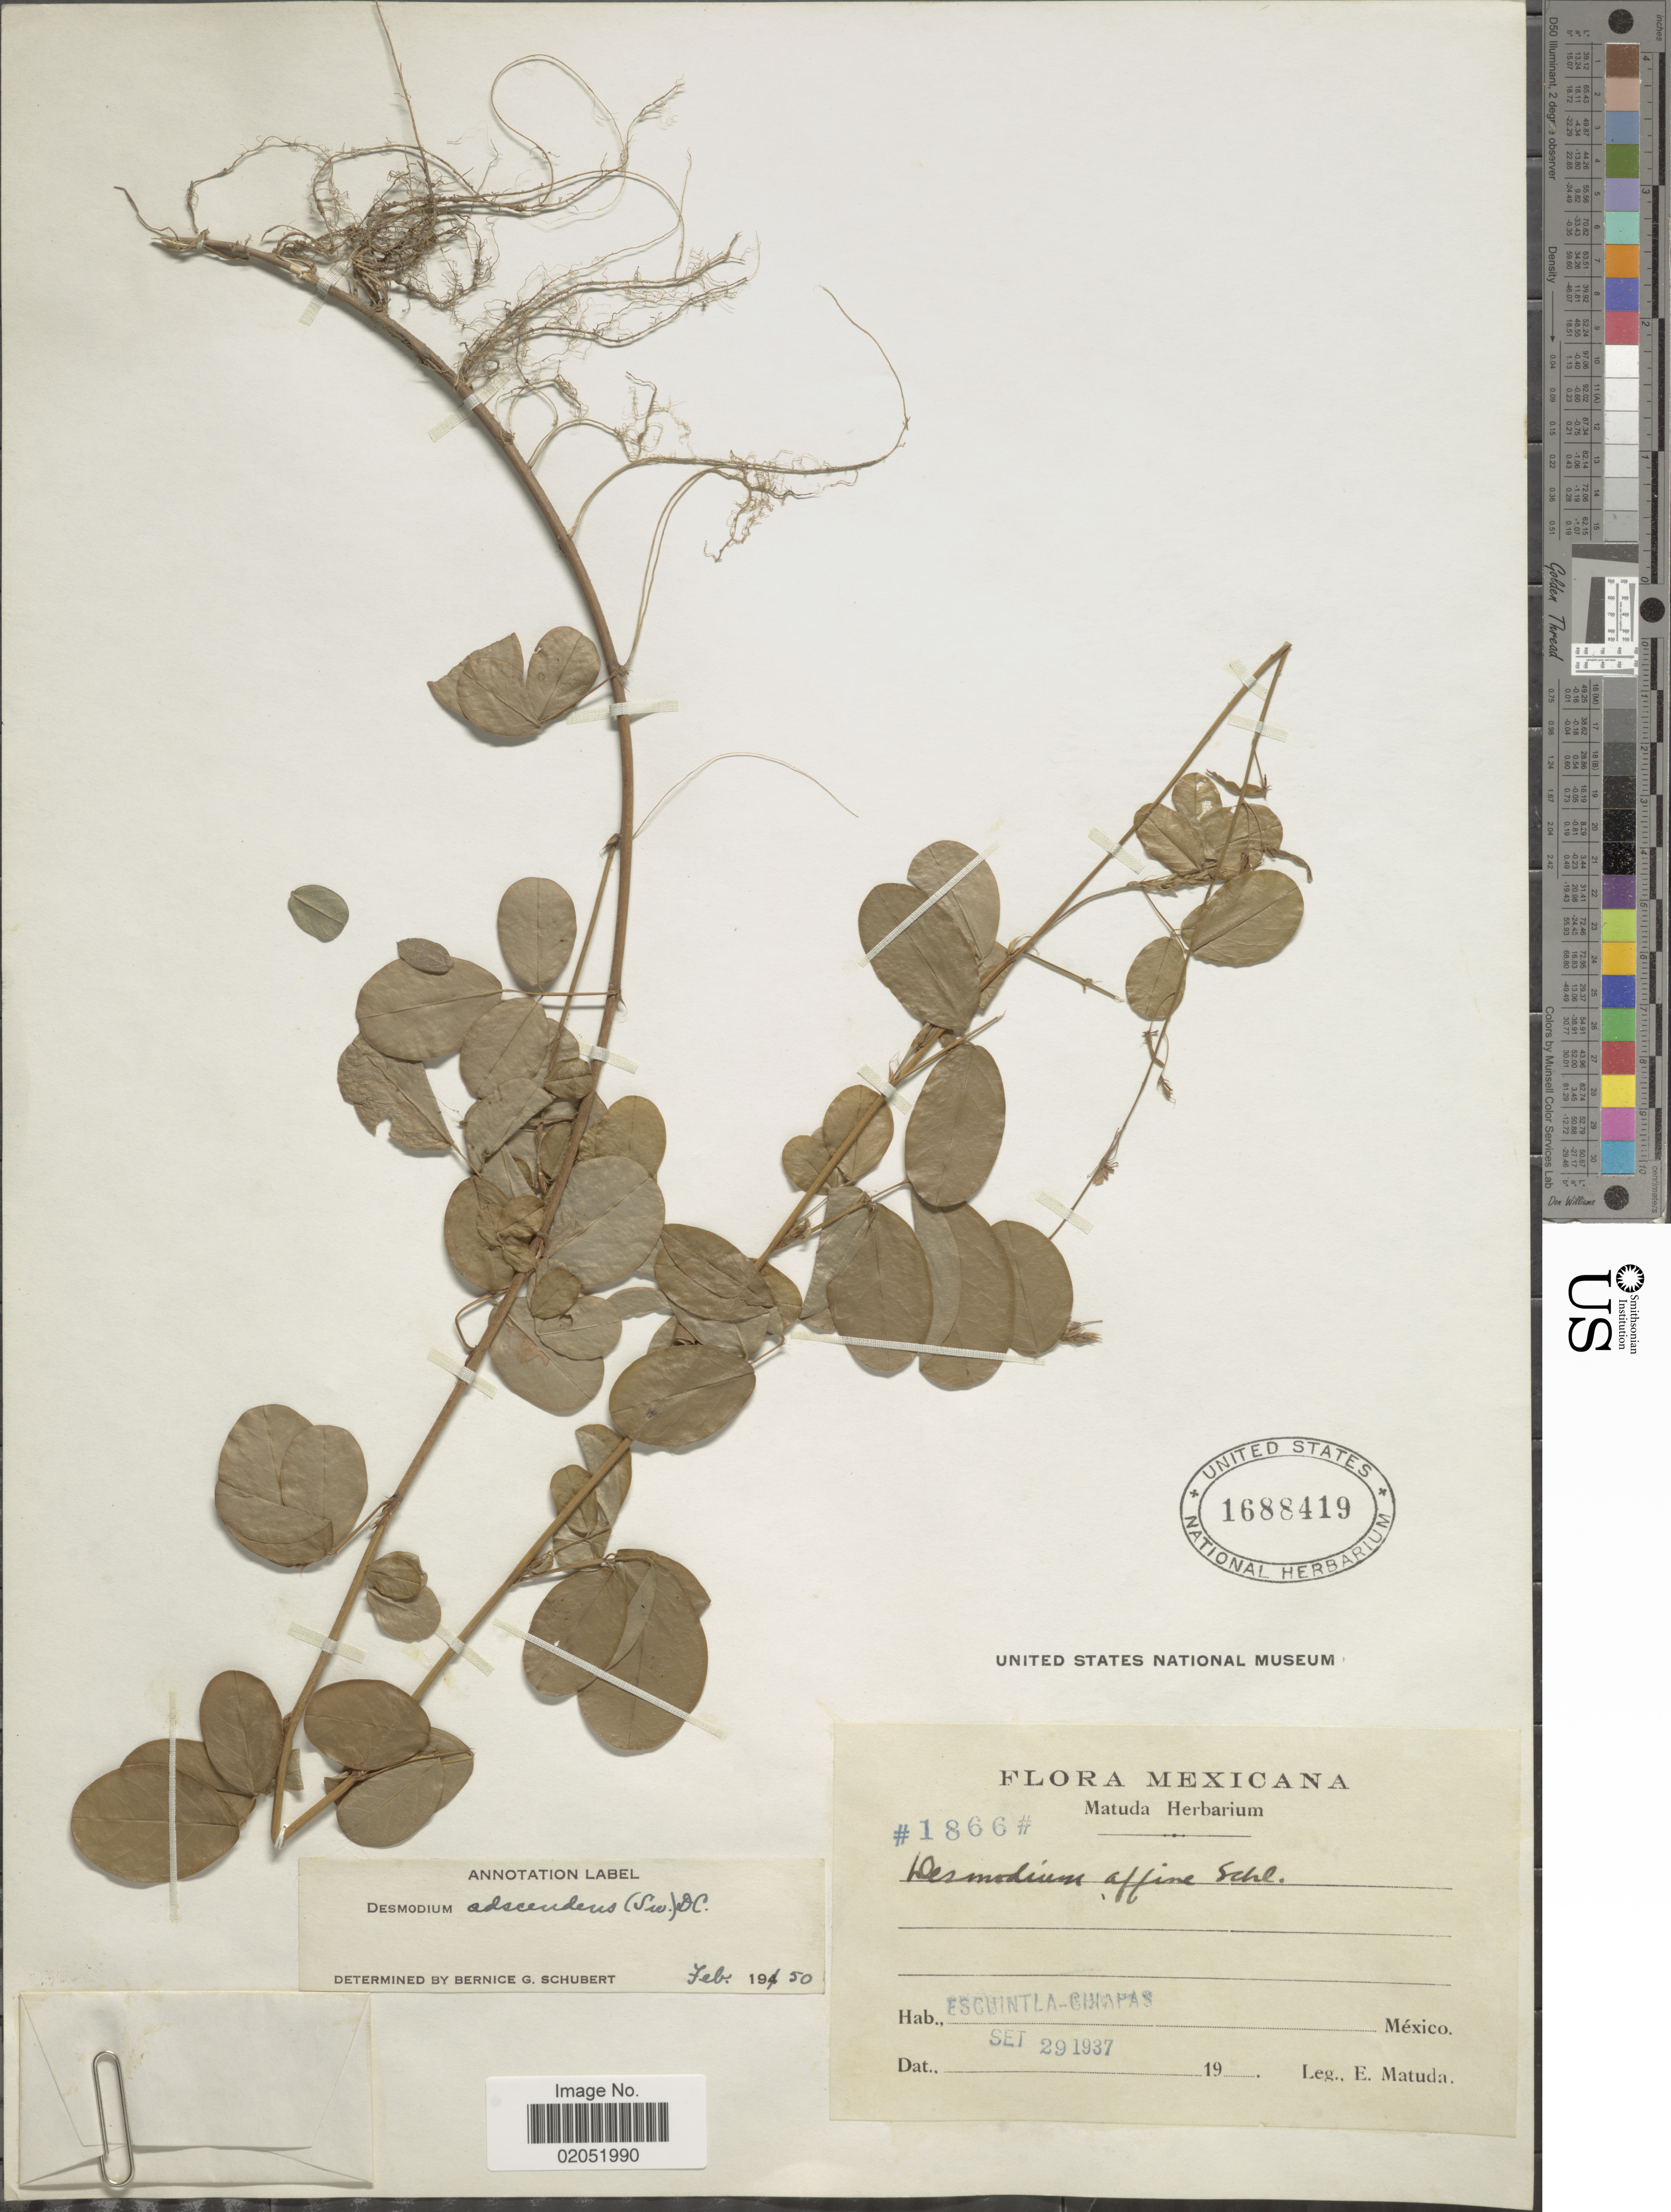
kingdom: Plantae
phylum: Tracheophyta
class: Magnoliopsida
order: Fabales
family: Fabaceae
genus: Grona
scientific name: Grona adscendens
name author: (Sw.) H. Ohashi & K. Ohashi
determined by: Strong, Mark T., (BOT), Smithsonian Institution - National Museum of Natural History (UNITED STATES)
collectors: E. Matuda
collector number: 1866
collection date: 1937-09-29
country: Mexico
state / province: México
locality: Escuintla-Chiapas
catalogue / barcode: US 1688419